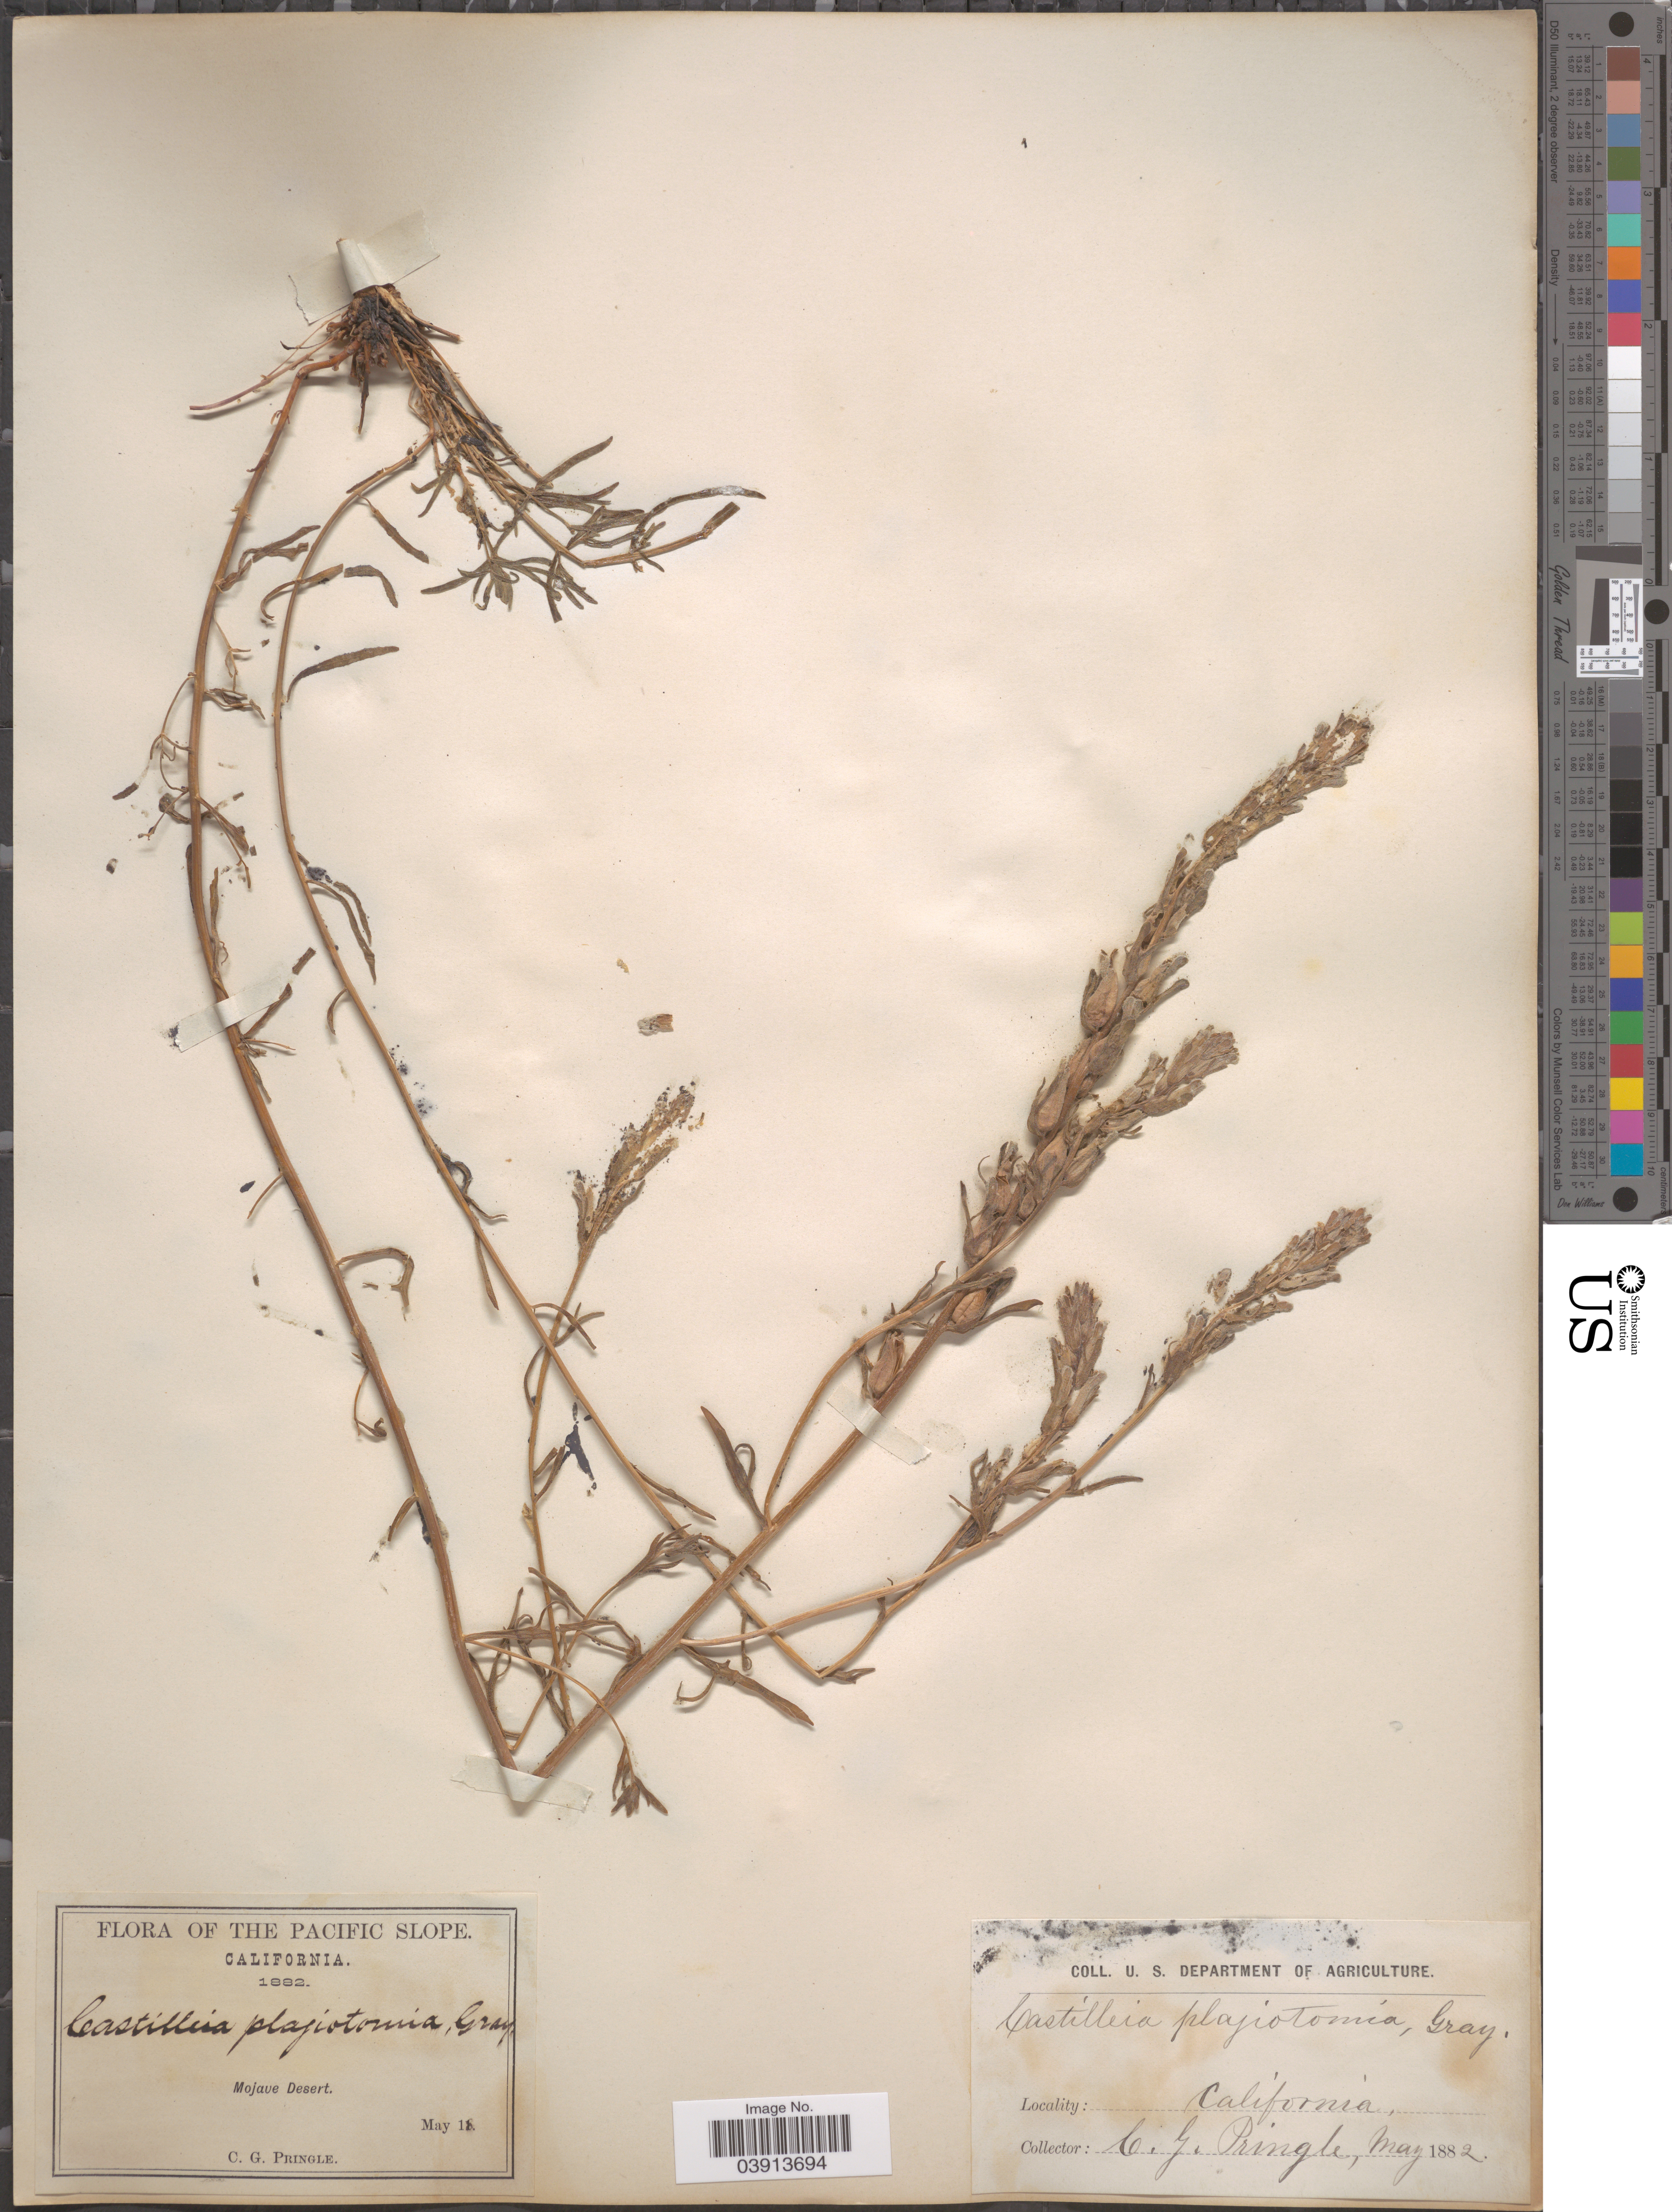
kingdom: Plantae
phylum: Tracheophyta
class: Magnoliopsida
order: Lamiales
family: Orobanchaceae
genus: Castilleja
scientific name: Castilleja plagiotoma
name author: A. Gray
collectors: C. G. Pringle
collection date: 1882-05-18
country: United States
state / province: California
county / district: San Bernardino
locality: Pacific Slope. Mojave Desert.